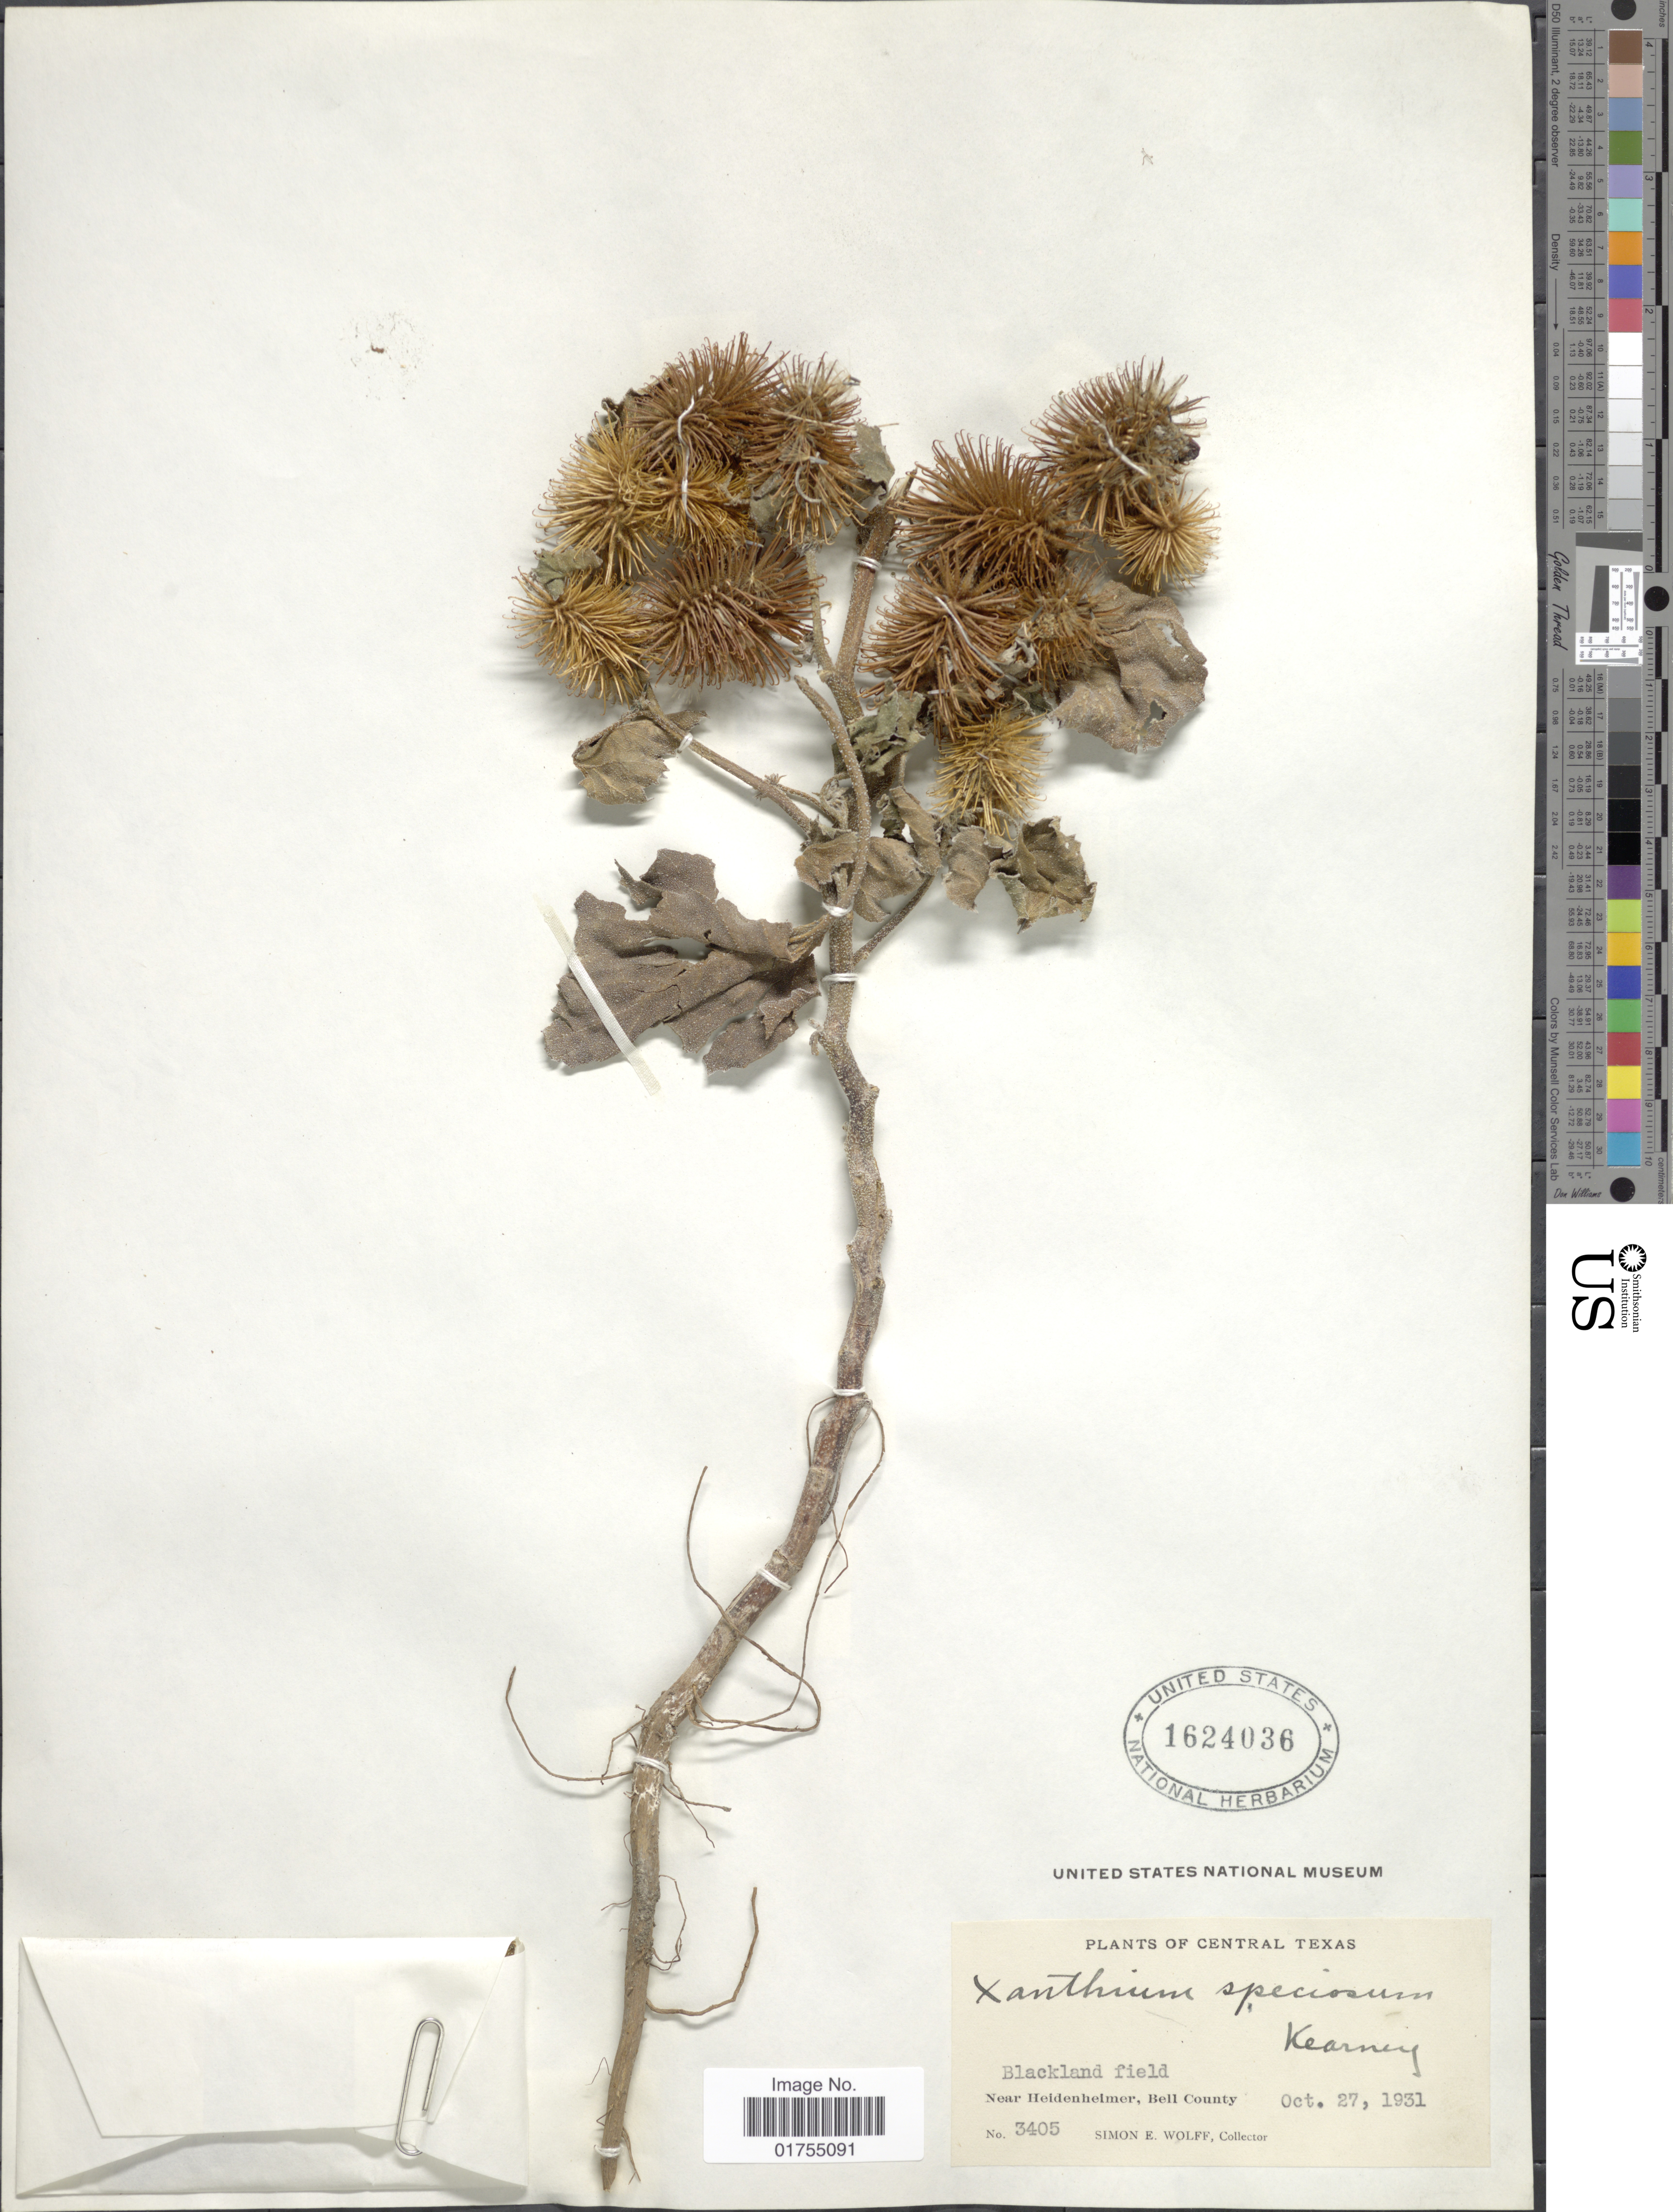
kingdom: Plantae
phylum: Tracheophyta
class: Magnoliopsida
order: Asterales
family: Asteraceae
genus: Xanthium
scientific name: Xanthium speciosum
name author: Kearney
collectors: S. E. Wolff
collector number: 3405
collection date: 1931-10-27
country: United States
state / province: Texas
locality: Central Texas, Blackland Field. Near Heidenheimer, Bell County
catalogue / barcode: US 1624036